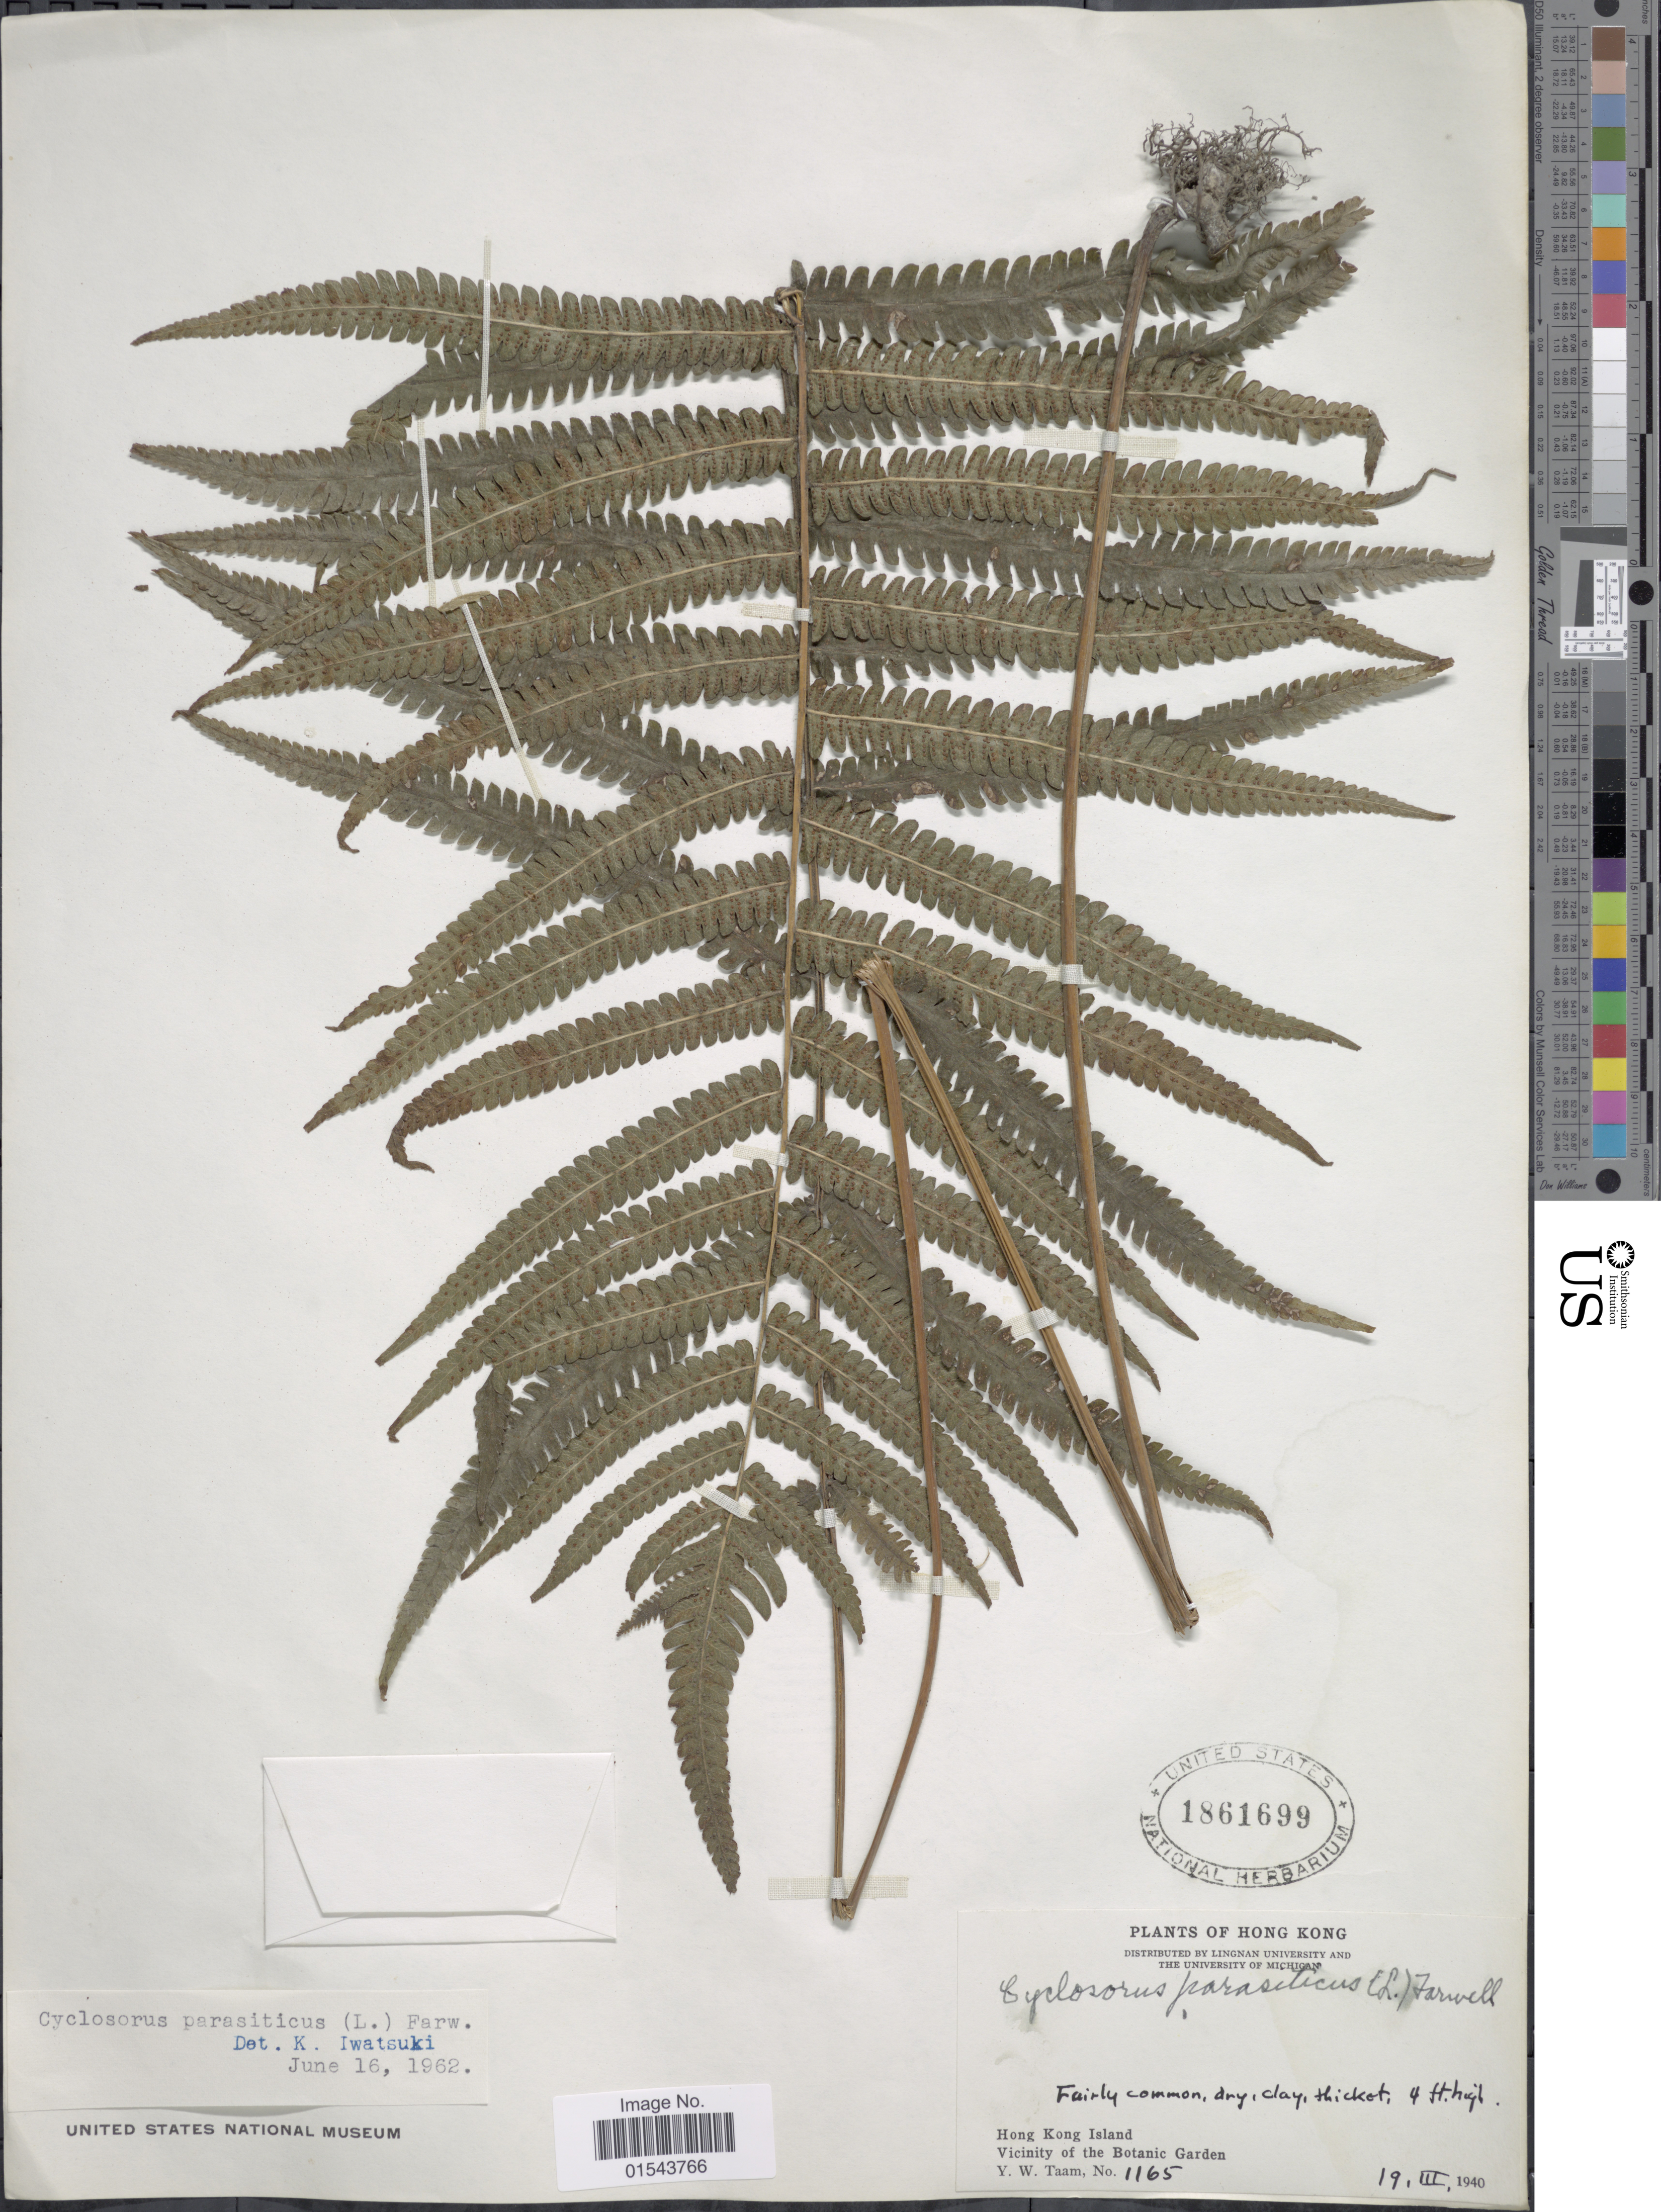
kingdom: Plantae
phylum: Tracheophyta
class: Polypodiopsida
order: Polypodiales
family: Thelypteridaceae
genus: Christella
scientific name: Christella parasitica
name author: (L.) H. Lév.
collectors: Y. W. Taam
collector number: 1165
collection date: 1940-03-19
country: China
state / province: Hong Kong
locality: Hong Kong Island. Vicinity of the Botanic garden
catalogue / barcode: US 1861699